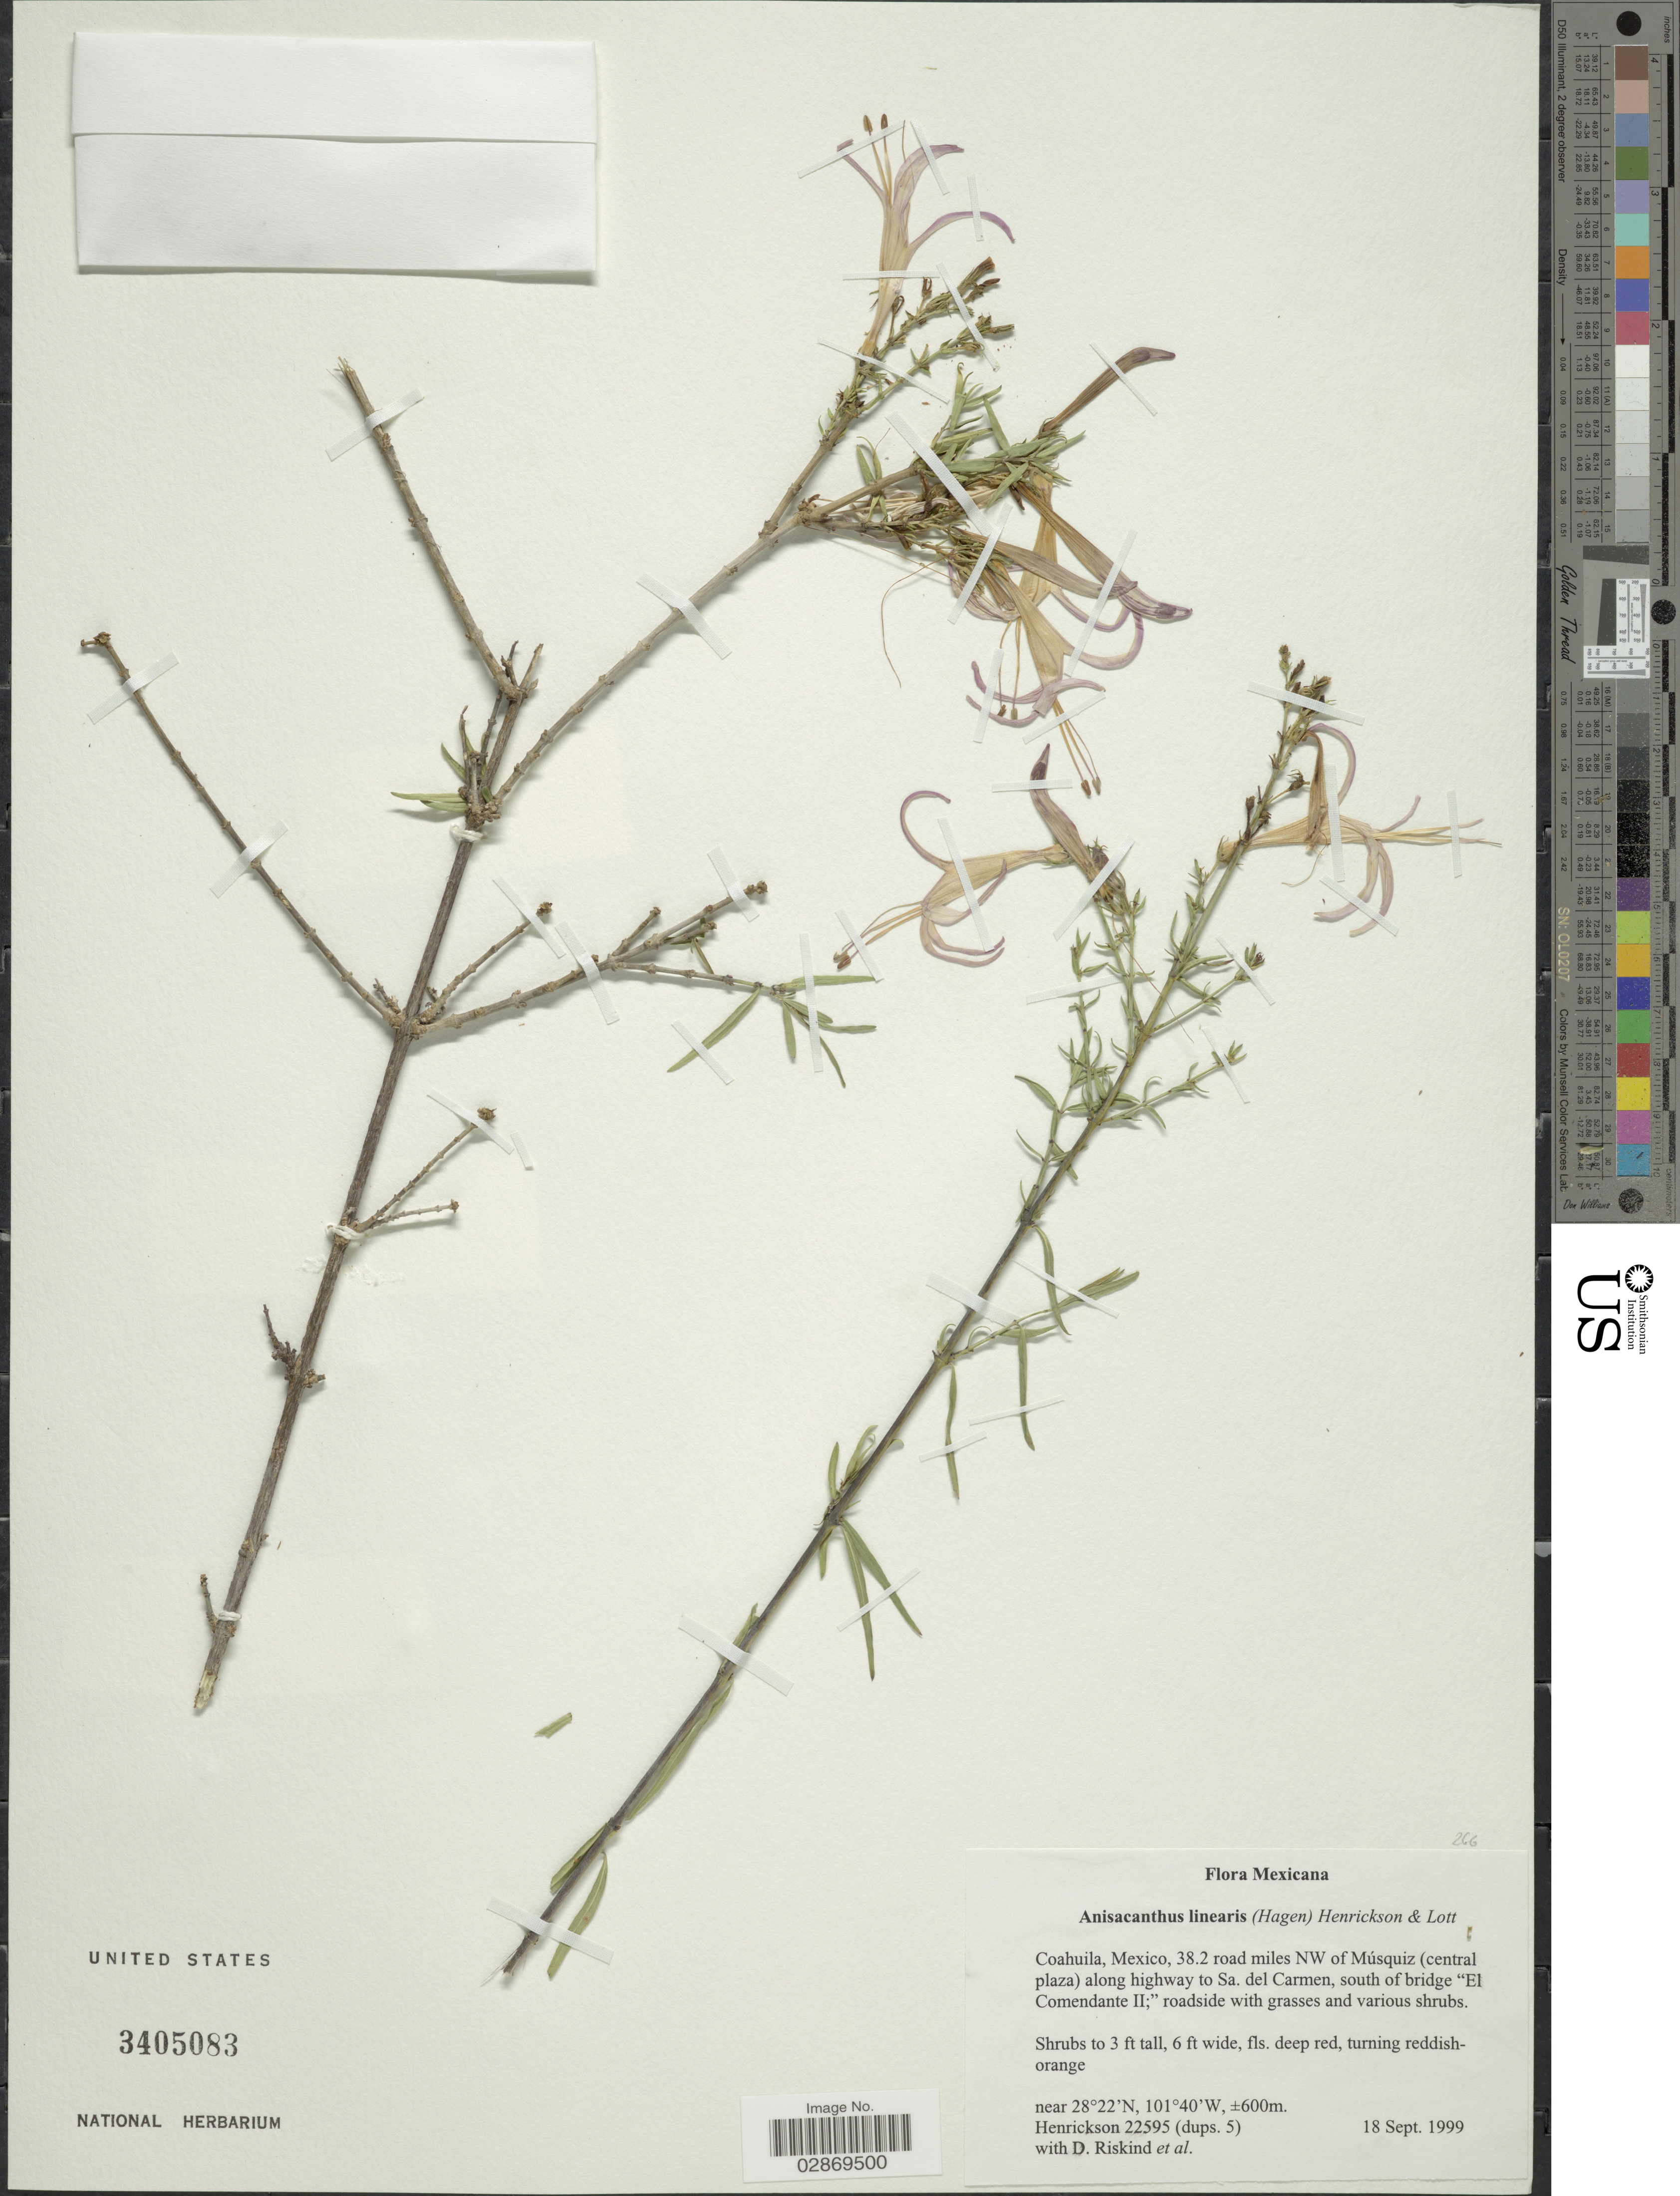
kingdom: Plantae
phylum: Tracheophyta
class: Magnoliopsida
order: Lamiales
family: Acanthaceae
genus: Anisacanthus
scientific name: Anisacanthus linearis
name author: Henrickson & E. J. Lott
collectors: -. Henrickson, D. Riskind & et al.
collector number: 22595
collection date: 1999-09-18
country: Mexico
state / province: Coahuila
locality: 38.2 road miles NW of Músquiz (central plaza) along highway to Sa. del Carmen, south of bridge "El Comendante II".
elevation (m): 600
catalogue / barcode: US 3405083